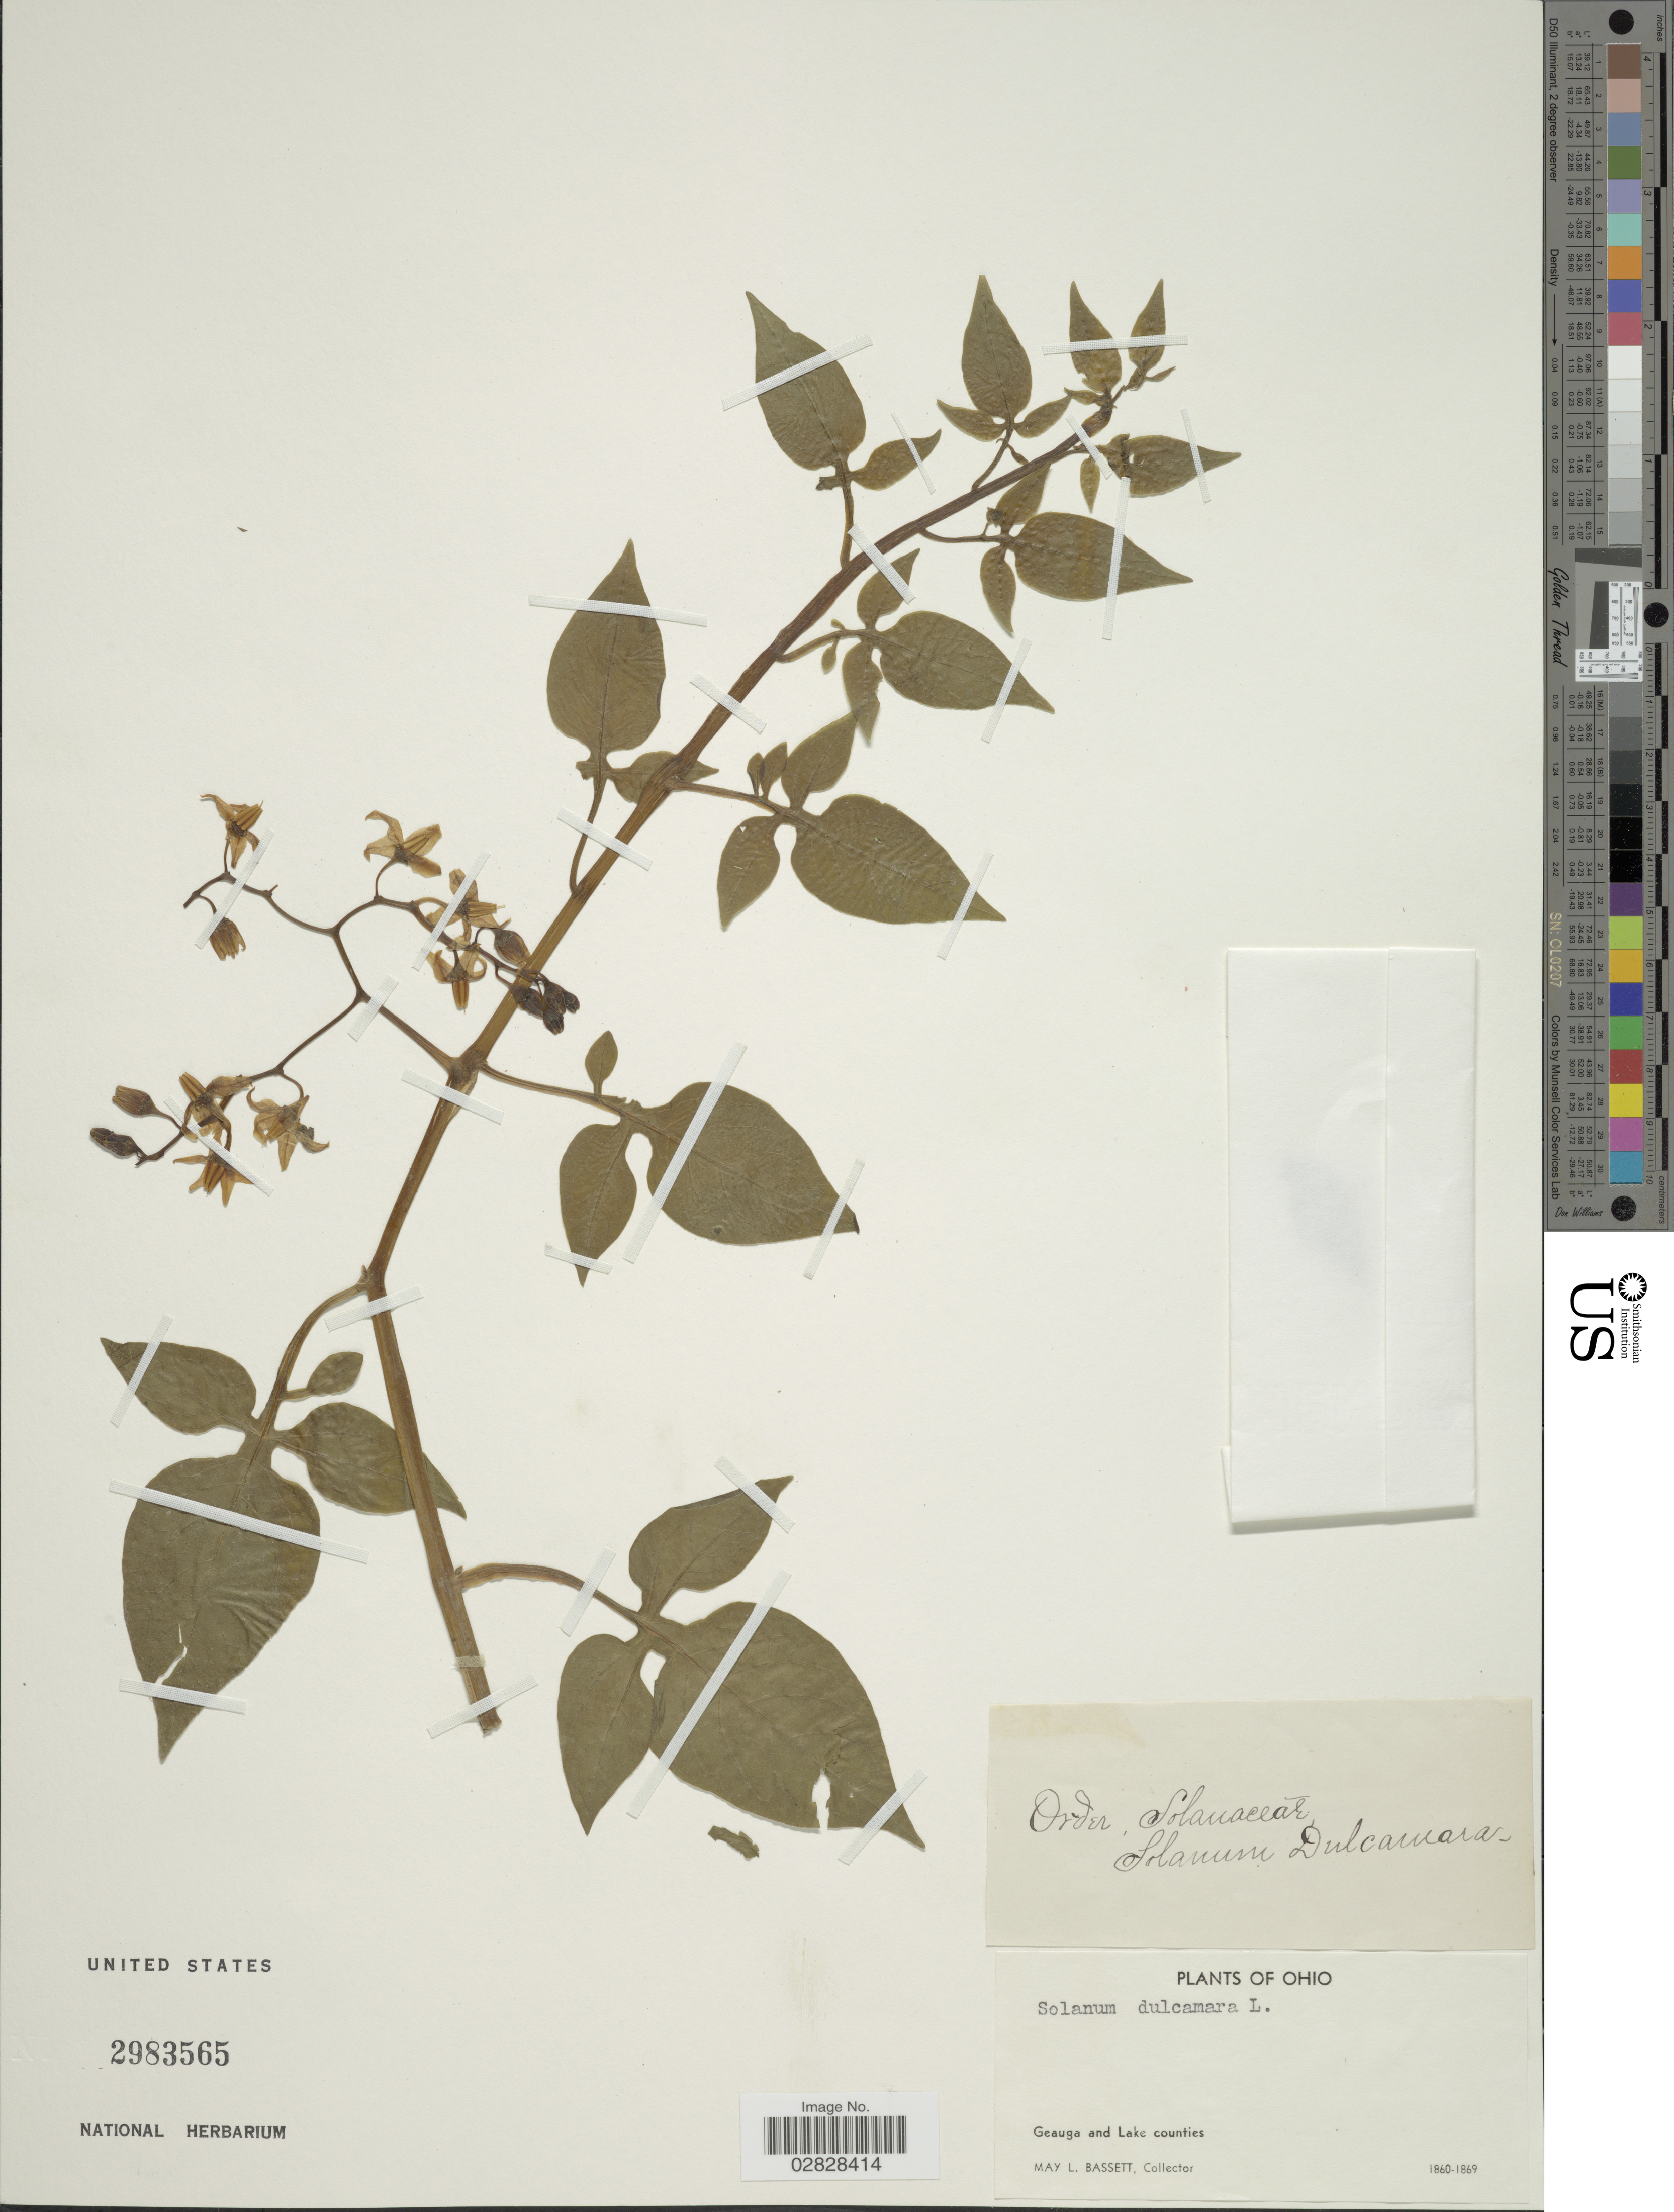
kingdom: Plantae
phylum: Tracheophyta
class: Magnoliopsida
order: Solanales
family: Solanaceae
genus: Solanum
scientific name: Solanum dulcamara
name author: L.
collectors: M. L. Bassett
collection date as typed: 1869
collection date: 1860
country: United States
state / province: Ohio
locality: Geauga and Lake counties.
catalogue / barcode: US 2983565